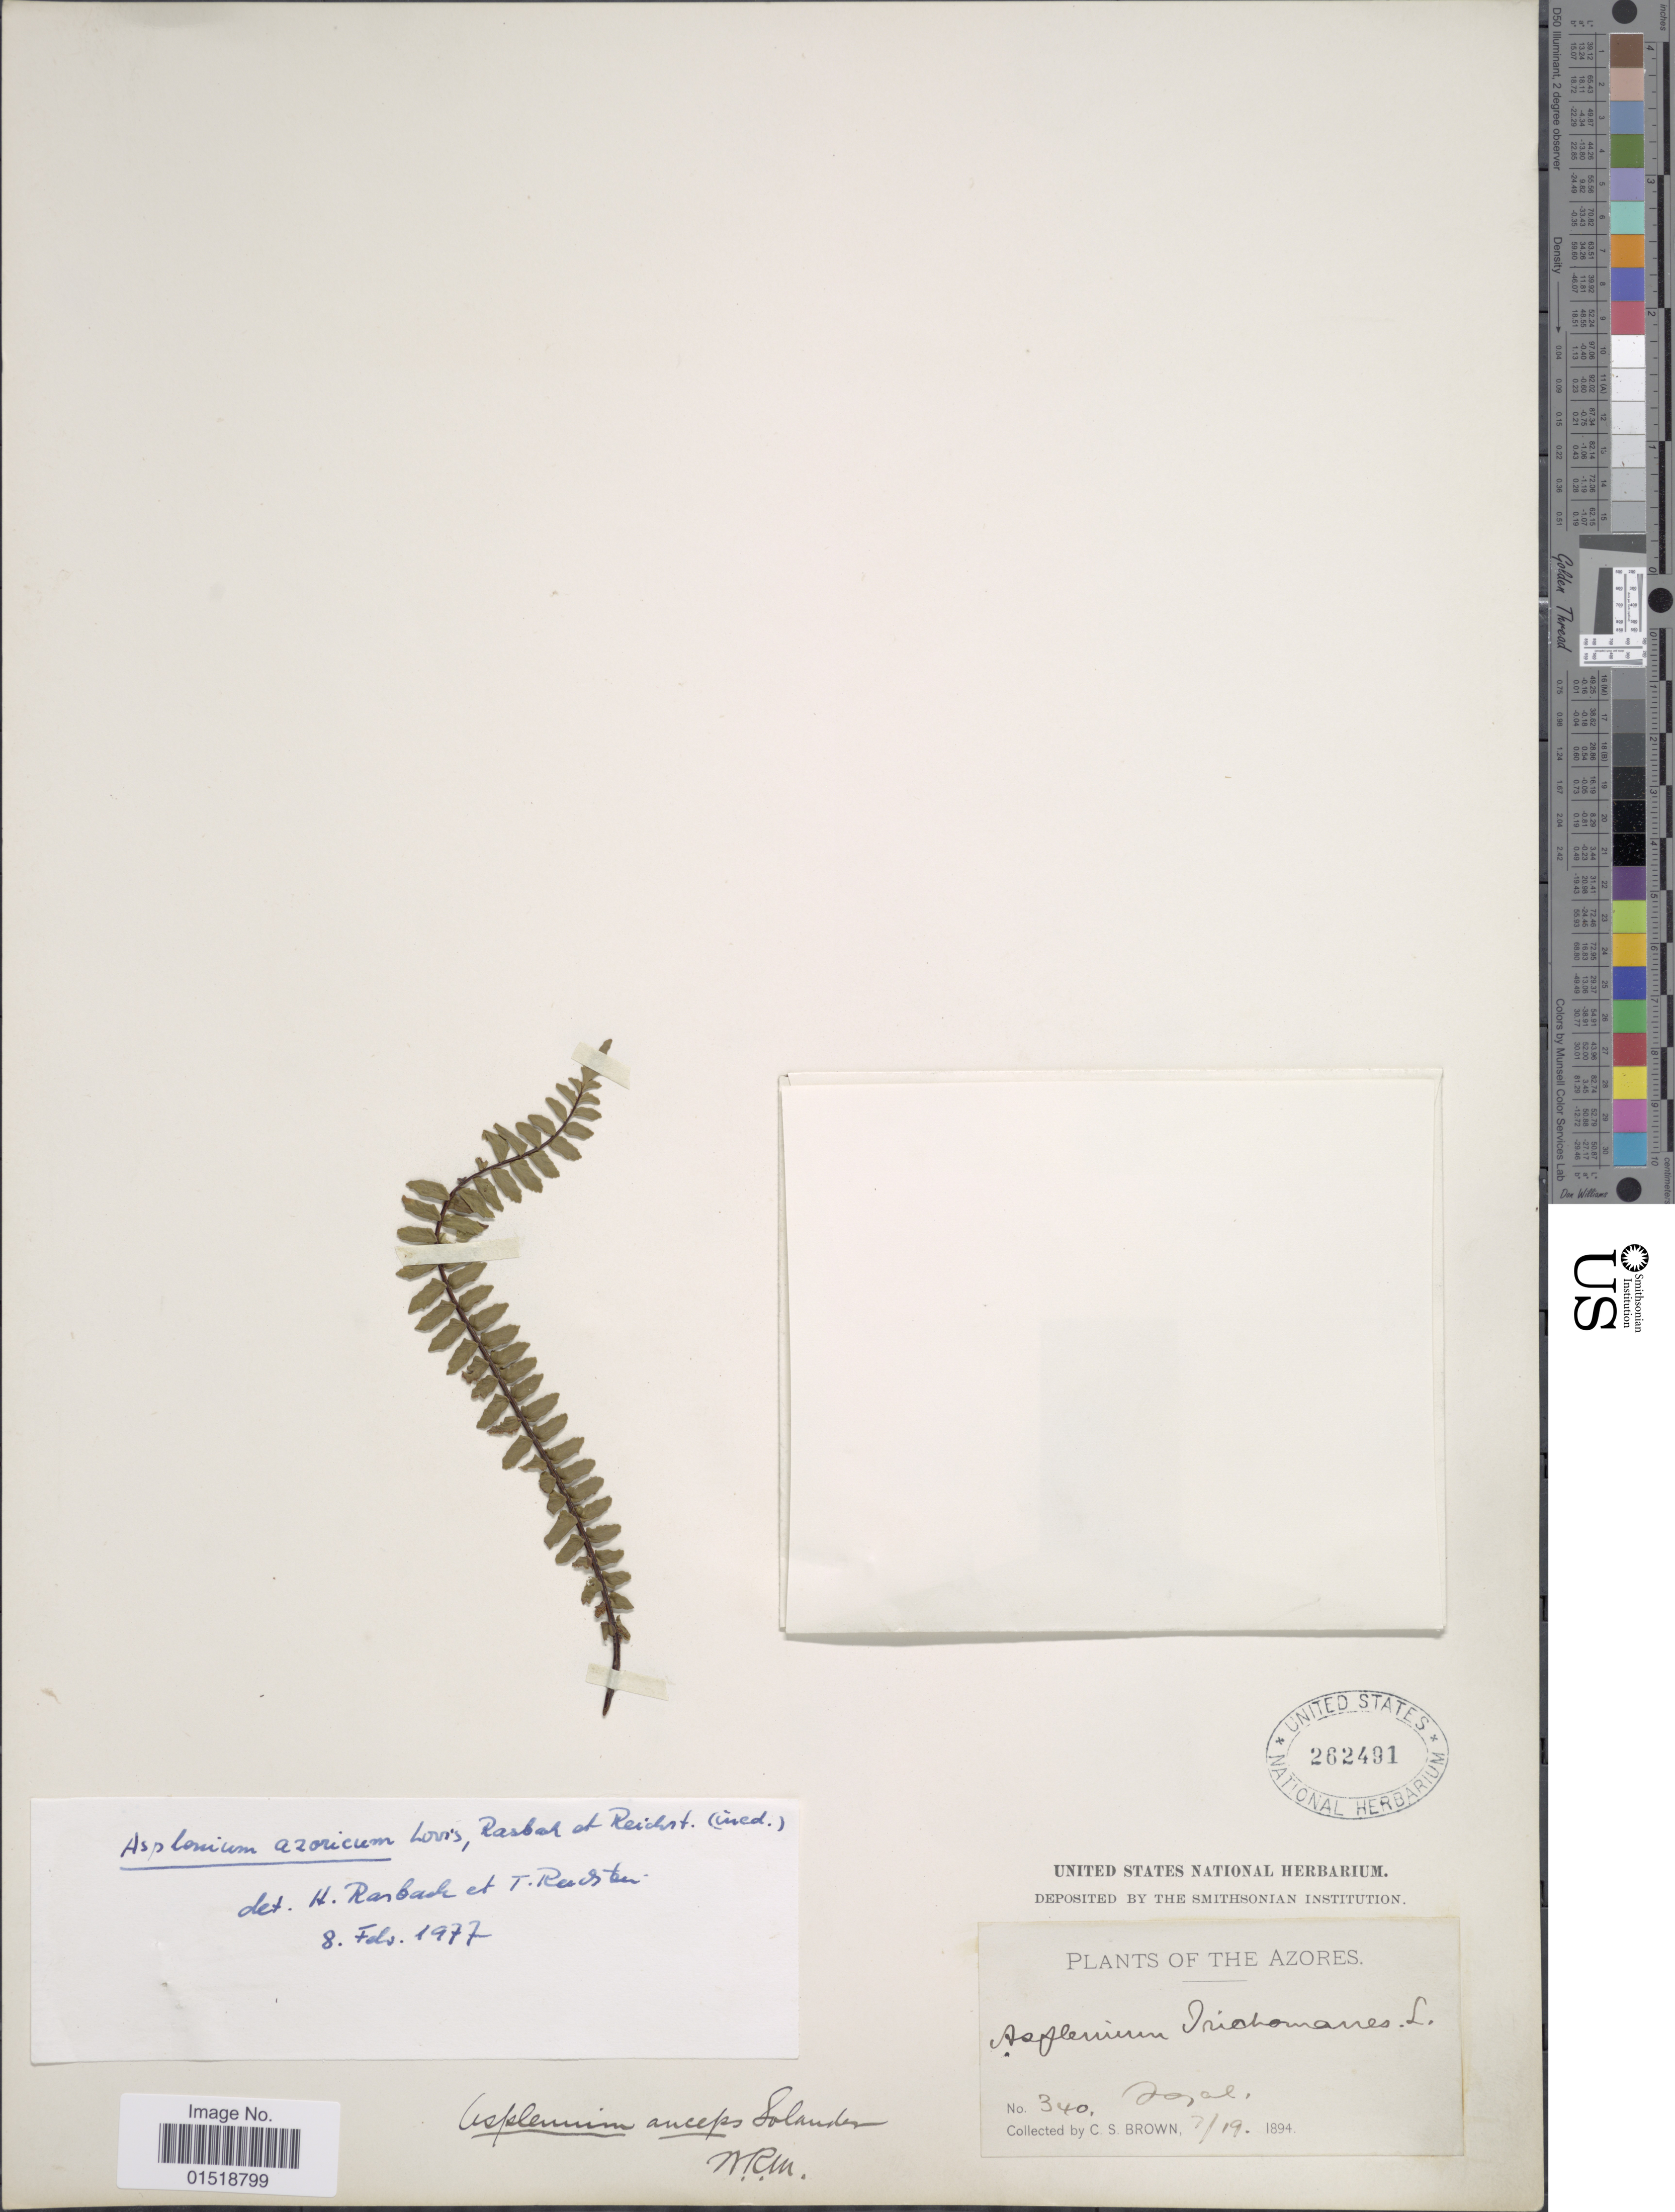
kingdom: Plantae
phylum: Tracheophyta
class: Polypodiopsida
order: Polypodiales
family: Aspleniaceae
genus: Asplenium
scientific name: Asplenium azoricum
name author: Lovis et al.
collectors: C. S. Brown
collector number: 340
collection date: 1894-07-19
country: Portugal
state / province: Azores (Aut. Reg.)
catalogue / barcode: US 262491